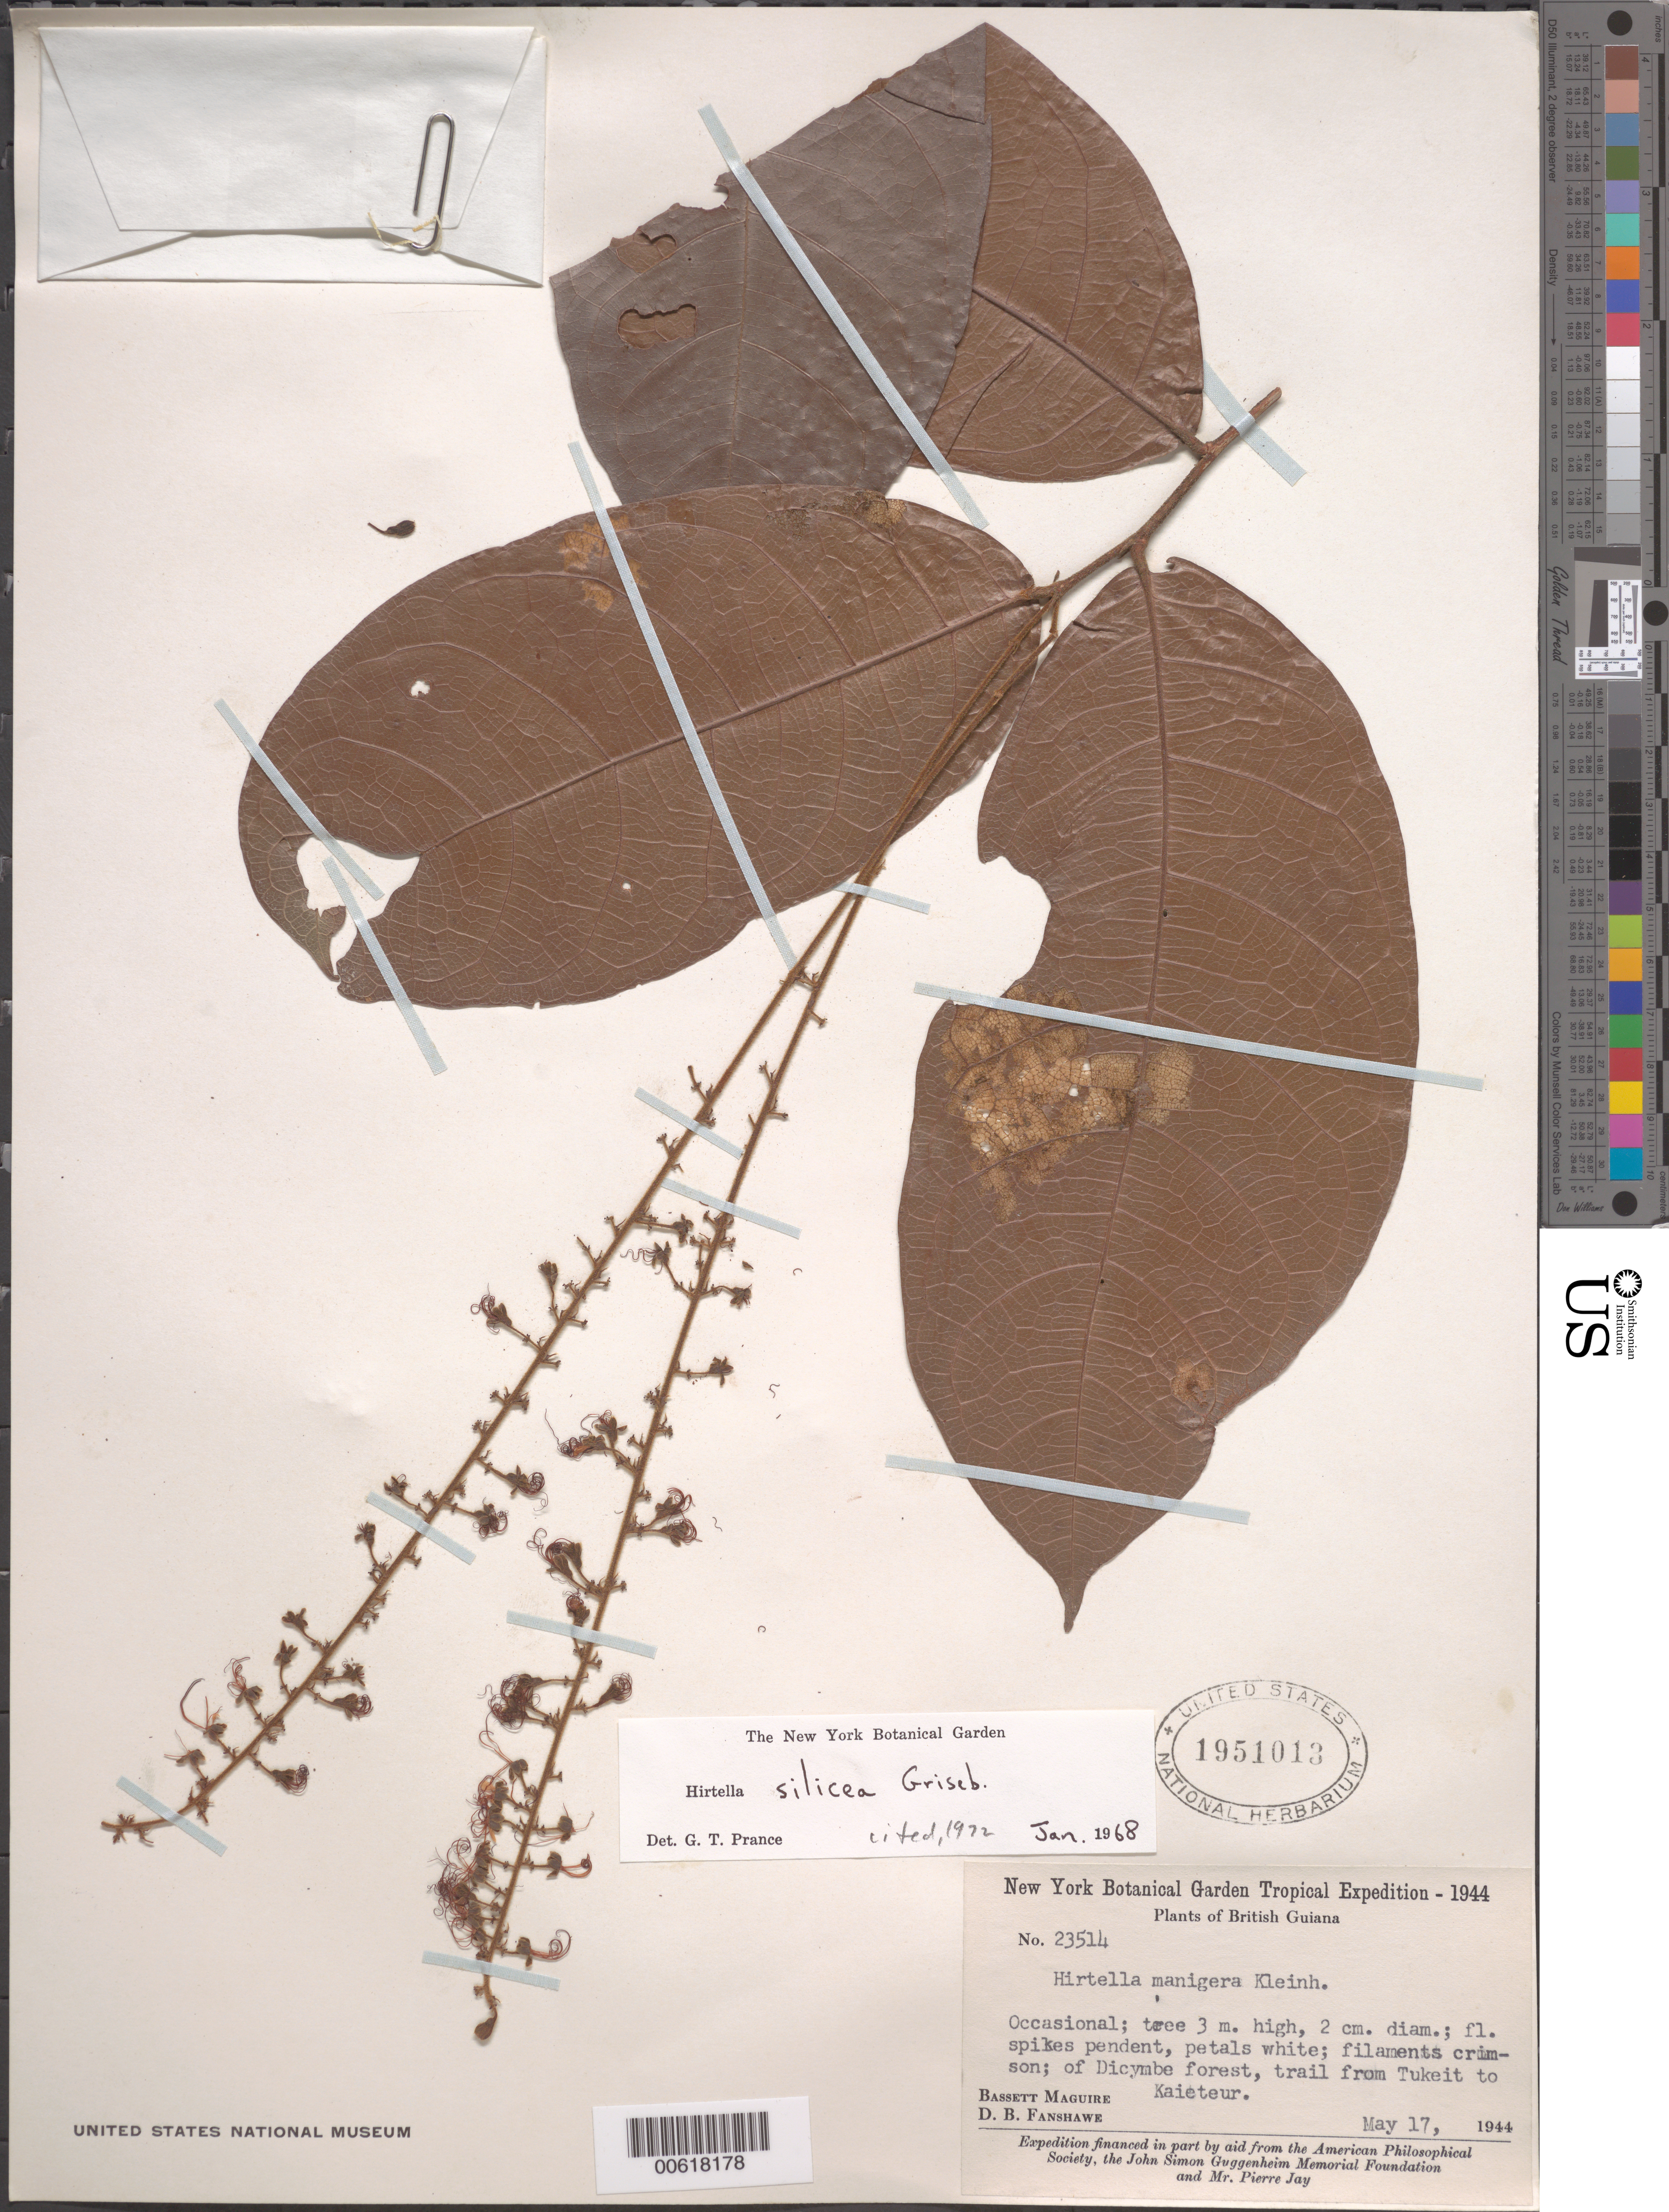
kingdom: Plantae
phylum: Tracheophyta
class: Magnoliopsida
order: Malpighiales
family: Chrysobalanaceae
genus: Hirtella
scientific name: Hirtella silicea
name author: Griseb.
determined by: Prance, G. T.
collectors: B. Maguire & D. B. Fanshawe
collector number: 23514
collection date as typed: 17-May-44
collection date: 1944-05-17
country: Guyana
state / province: Potaro-Siparuni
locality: Tukeit to Kaieteur Plateau trail, Potaro River Gorge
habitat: Dicymbe forest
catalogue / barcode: US 1951013